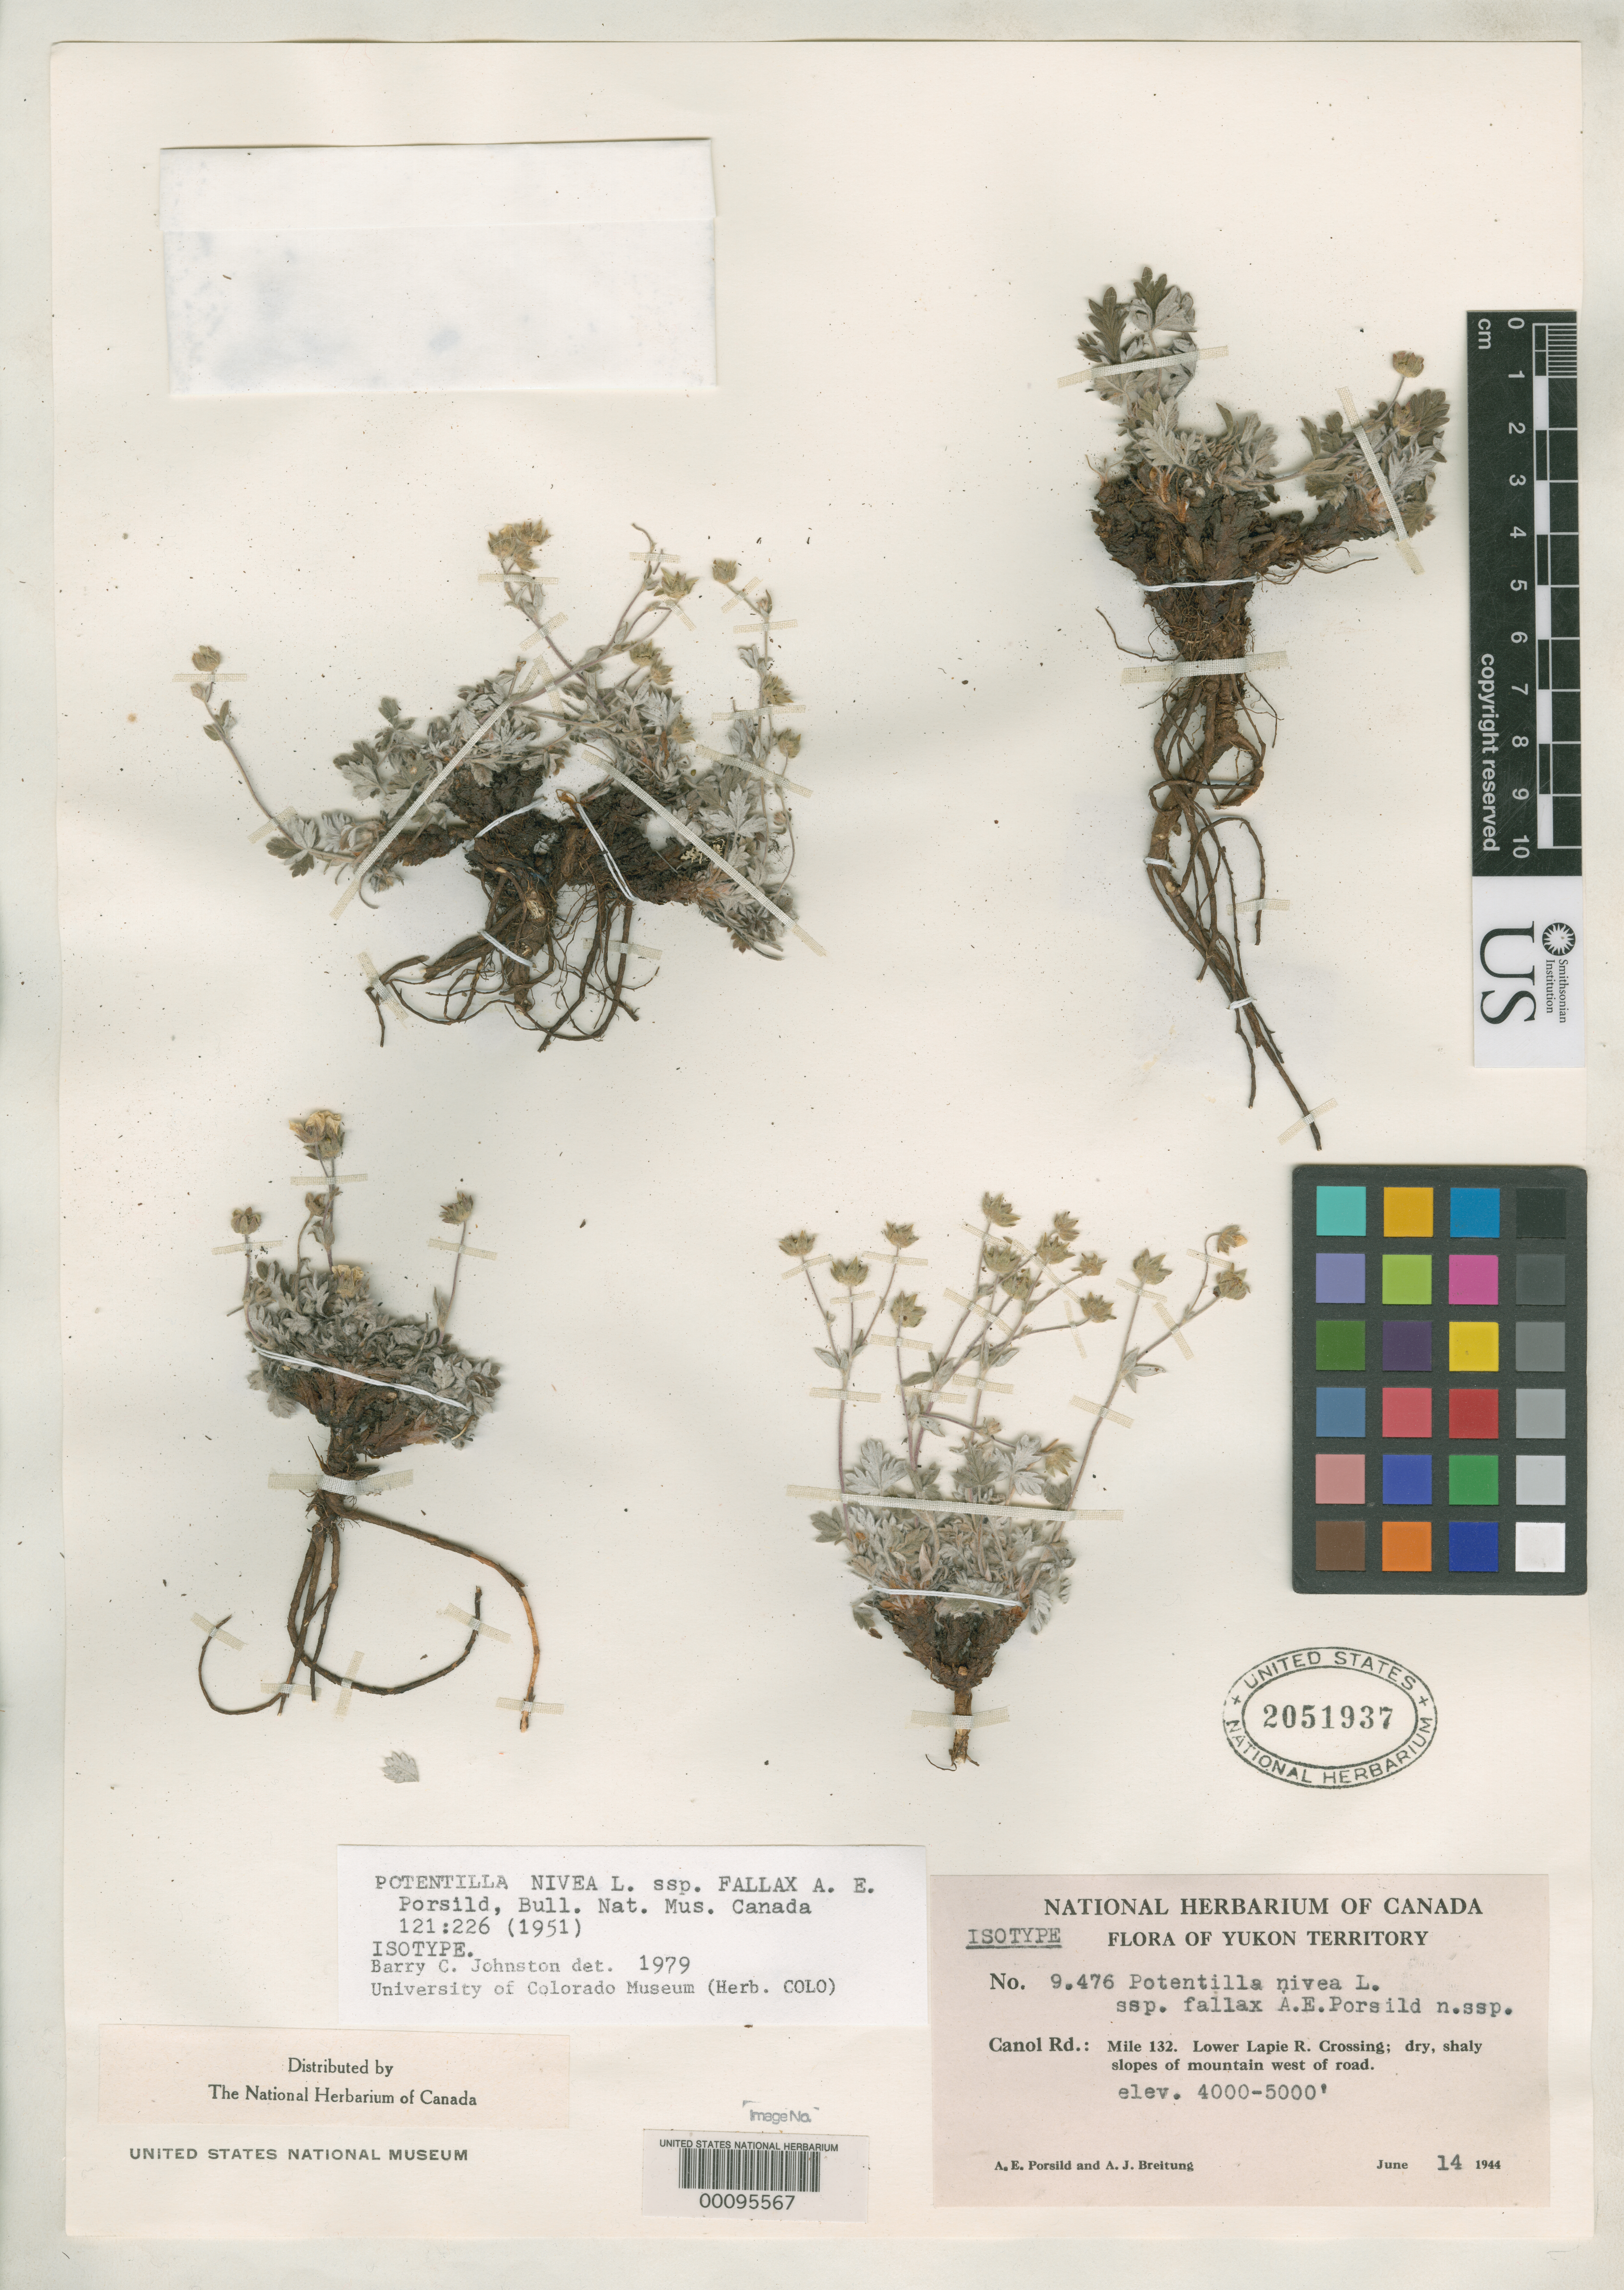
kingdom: Plantae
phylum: Tracheophyta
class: Magnoliopsida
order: Rosales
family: Rosaceae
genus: Potentilla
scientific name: Potentilla nivea subsp. fallax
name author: A.E. Porsild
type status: Isotype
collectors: A. E. Porsild & A. J. Breitung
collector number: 9476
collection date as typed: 14 Jun 1944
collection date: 1944-06-14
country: Canada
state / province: Yukon Territory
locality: Canol Rd., mile 132, lower Lapie River crossing, slopes of mountain W of road.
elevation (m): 1219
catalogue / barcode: US 2051937